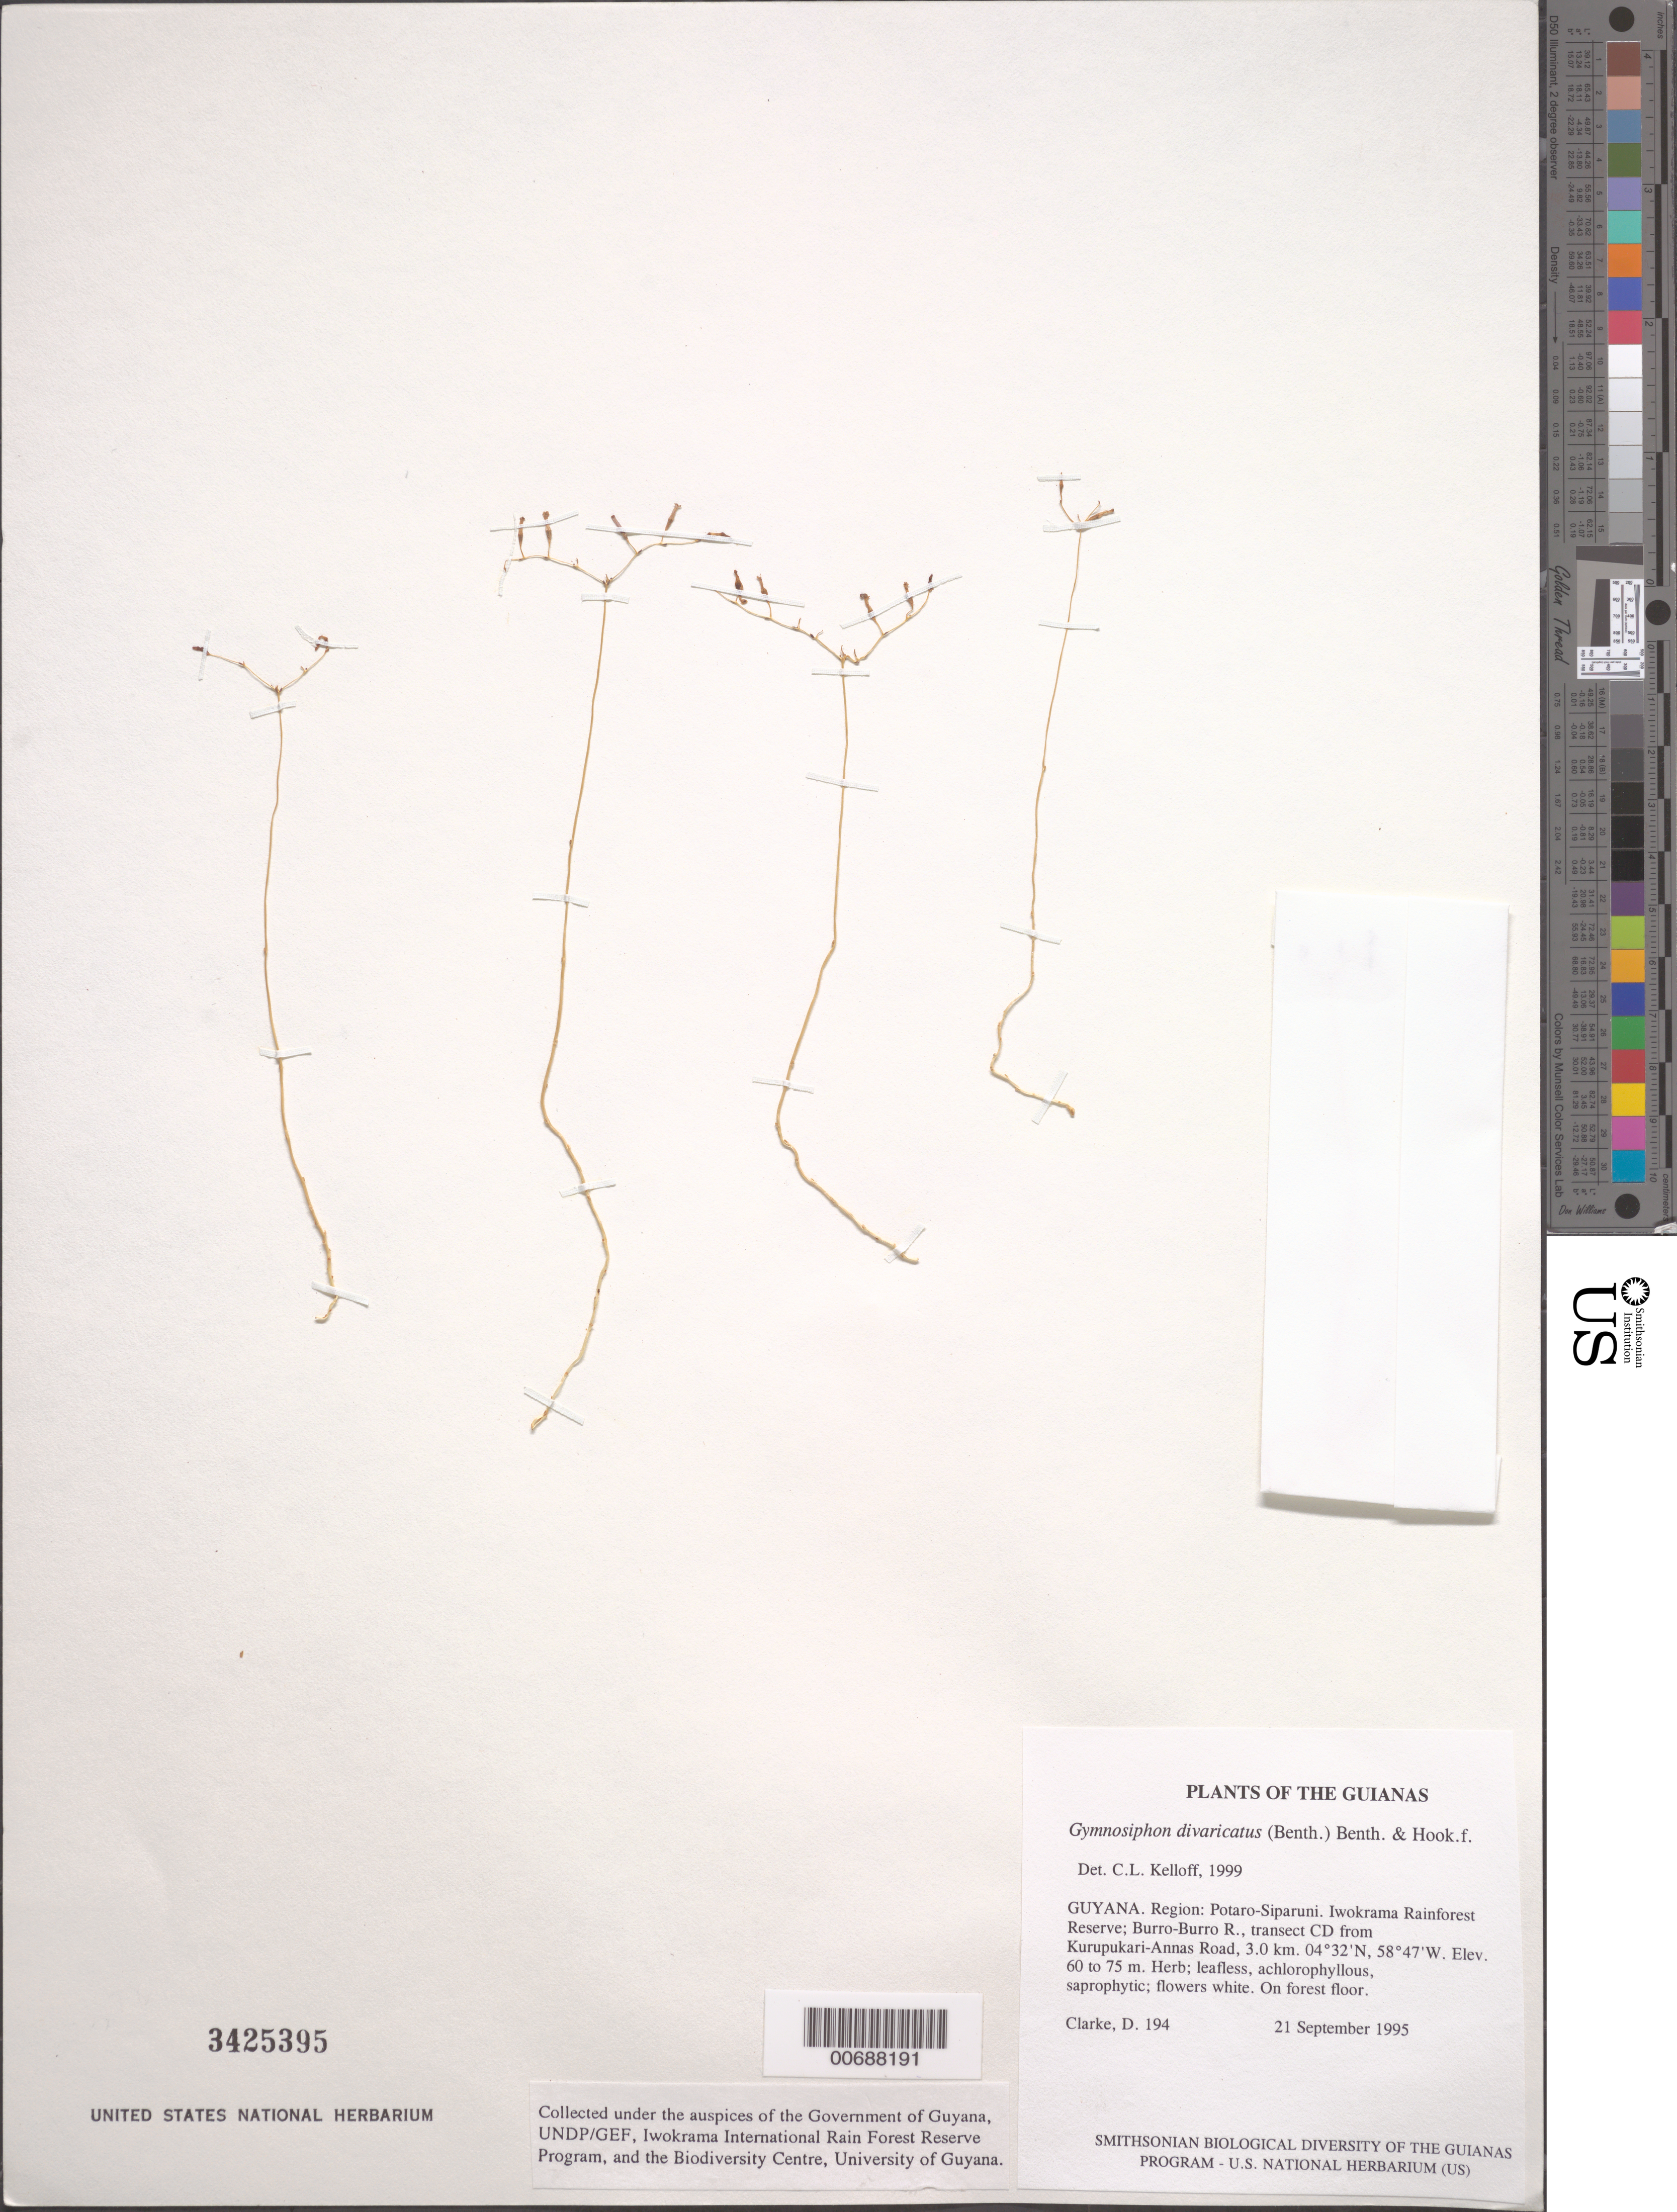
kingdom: Plantae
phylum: Tracheophyta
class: Liliopsida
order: Dioscoreales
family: Burmanniaceae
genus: Gymnosiphon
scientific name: Gymnosiphon divaricatus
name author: (Benth.) Benth. & Hook. f.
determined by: Kelloff, Carol L., (US), Smithsonian Institution - National Museum of Natural History (UNITED STATES)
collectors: H. D. Clarke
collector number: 194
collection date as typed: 21 September 1995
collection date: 1995-09-21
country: Guyana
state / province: Potaro-Siparuni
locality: Iwokrama Rainforest Reserve; Burro-Burro R., transect CD from Kurupukari-Annas Road, 3.0 km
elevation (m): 60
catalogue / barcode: US 3425395